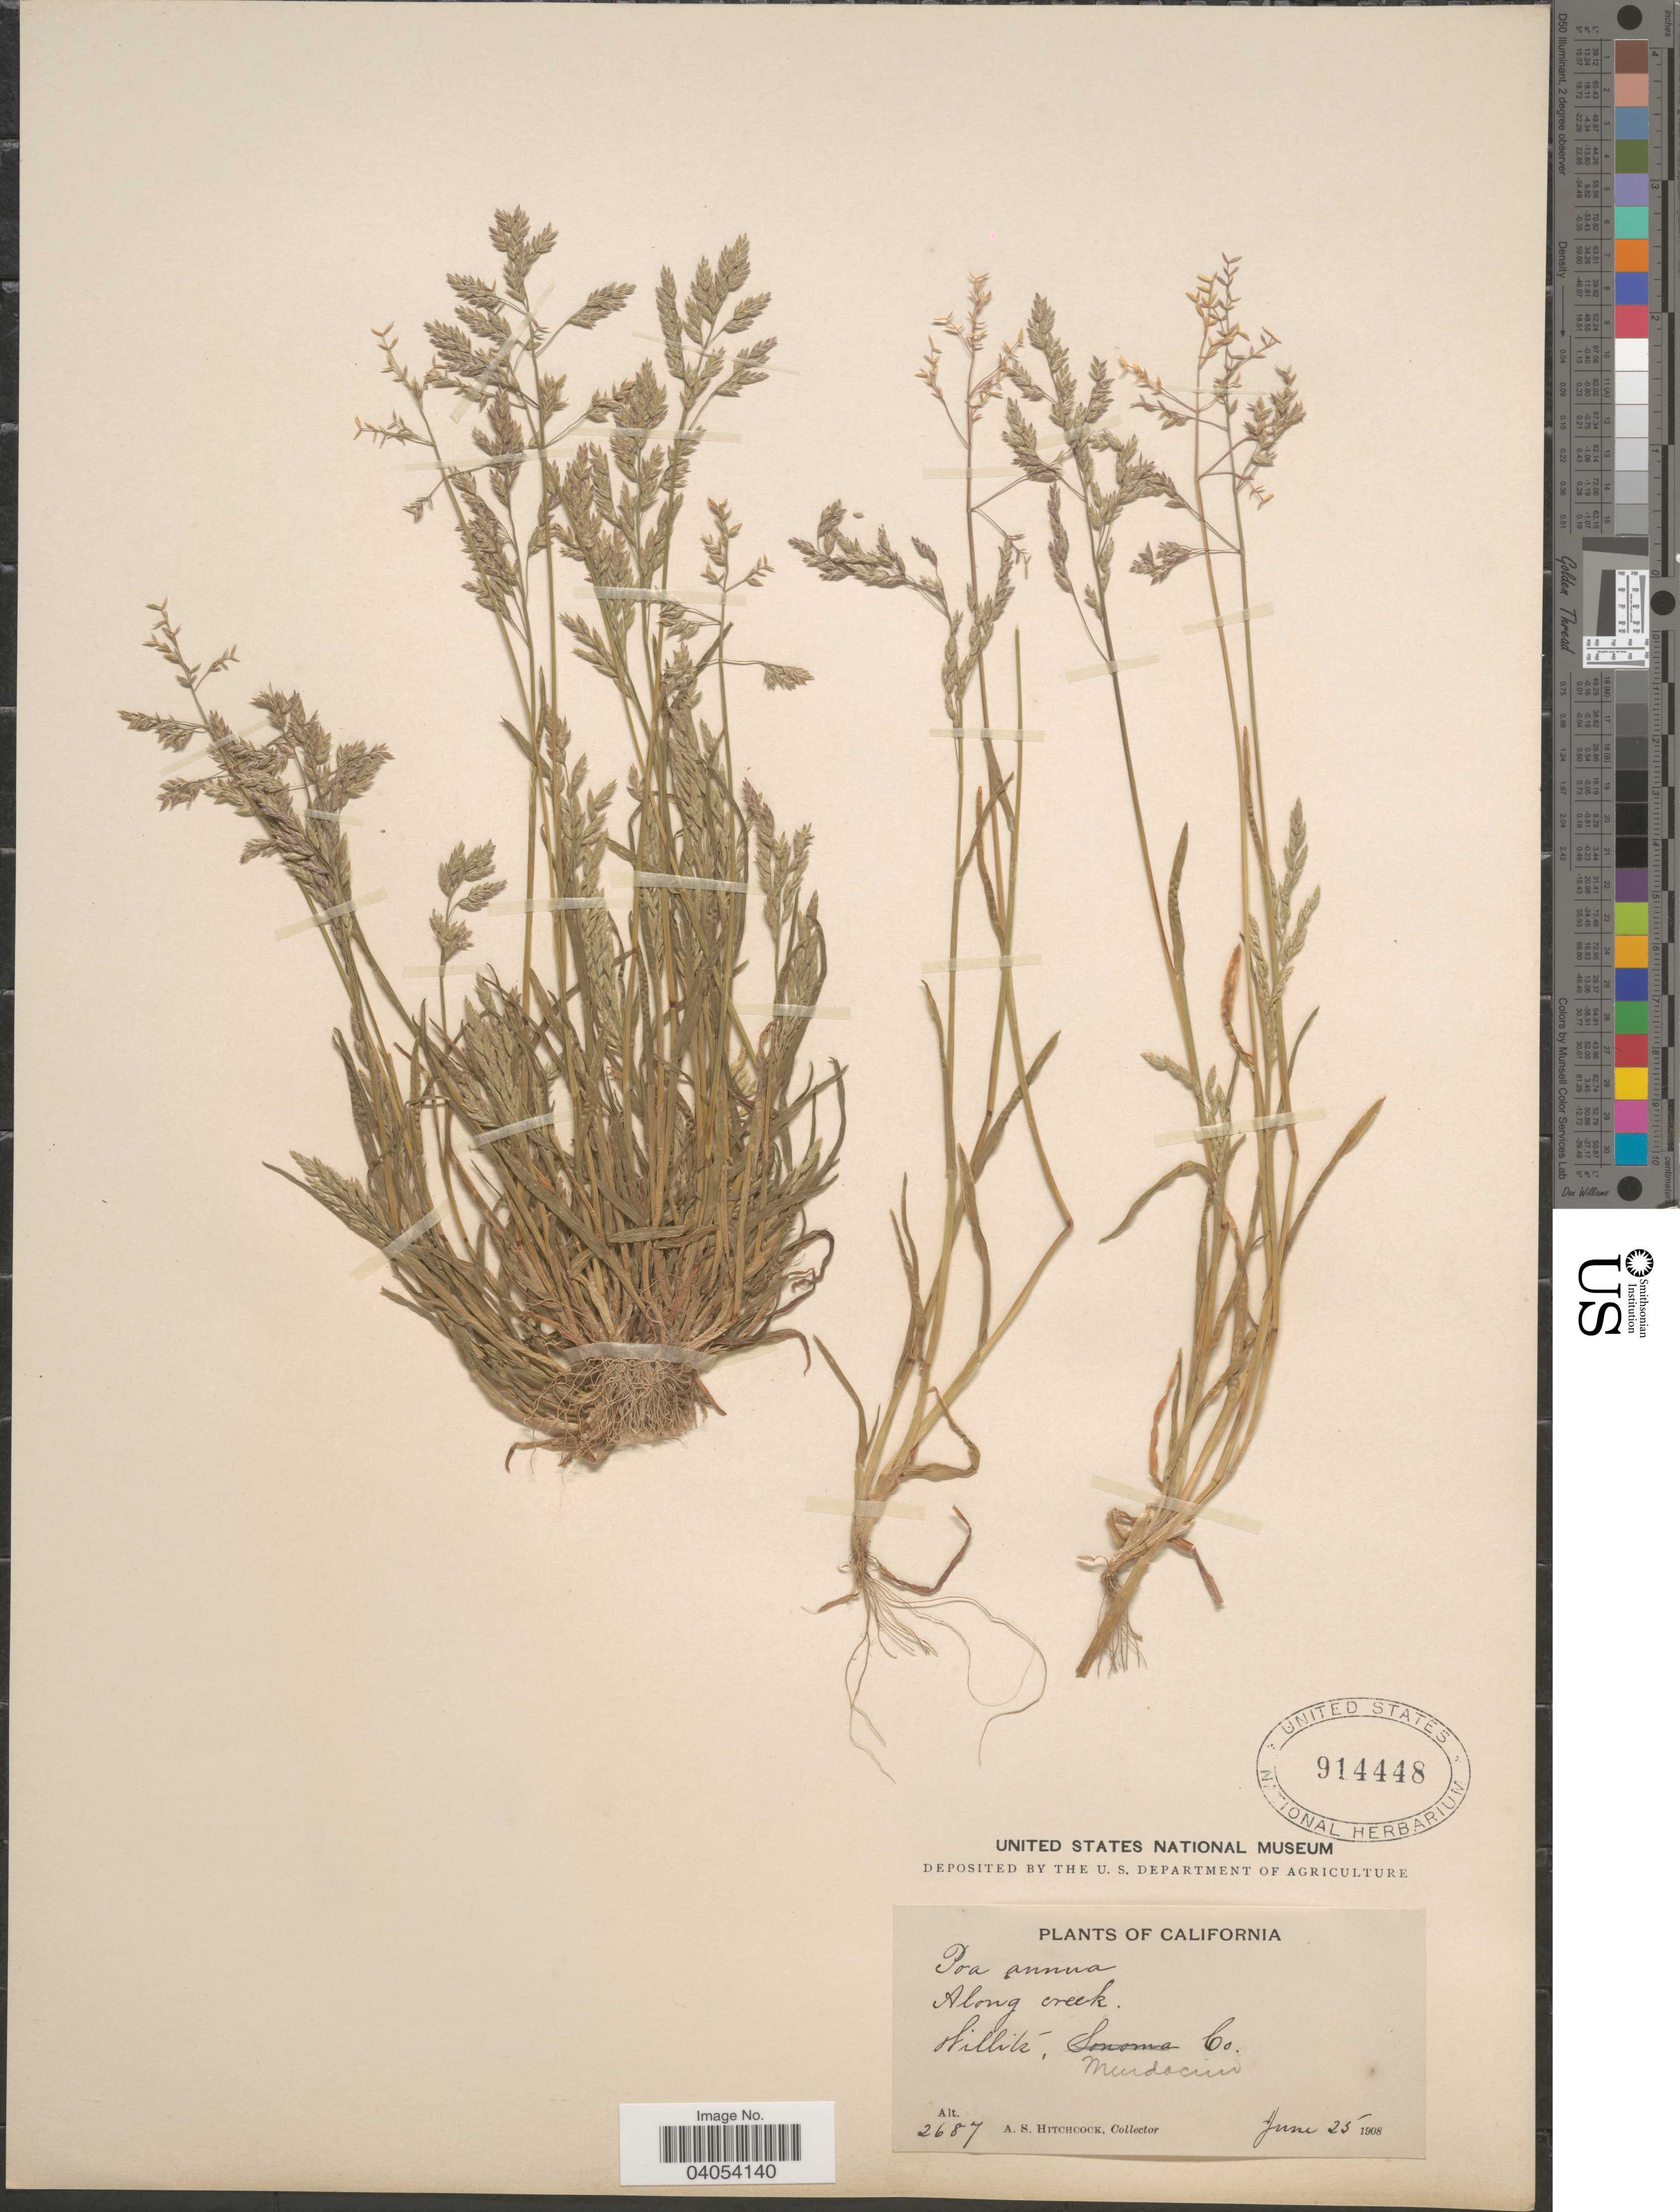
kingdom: Plantae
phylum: Tracheophyta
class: Liliopsida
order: Poales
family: Poaceae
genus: Poa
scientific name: Poa annua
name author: L.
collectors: A. S. Hitchcock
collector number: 2687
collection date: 1908-06-25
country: United States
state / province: California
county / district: Mendocino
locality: Along creek. Willits, Mendocino Co.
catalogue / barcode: US 914448